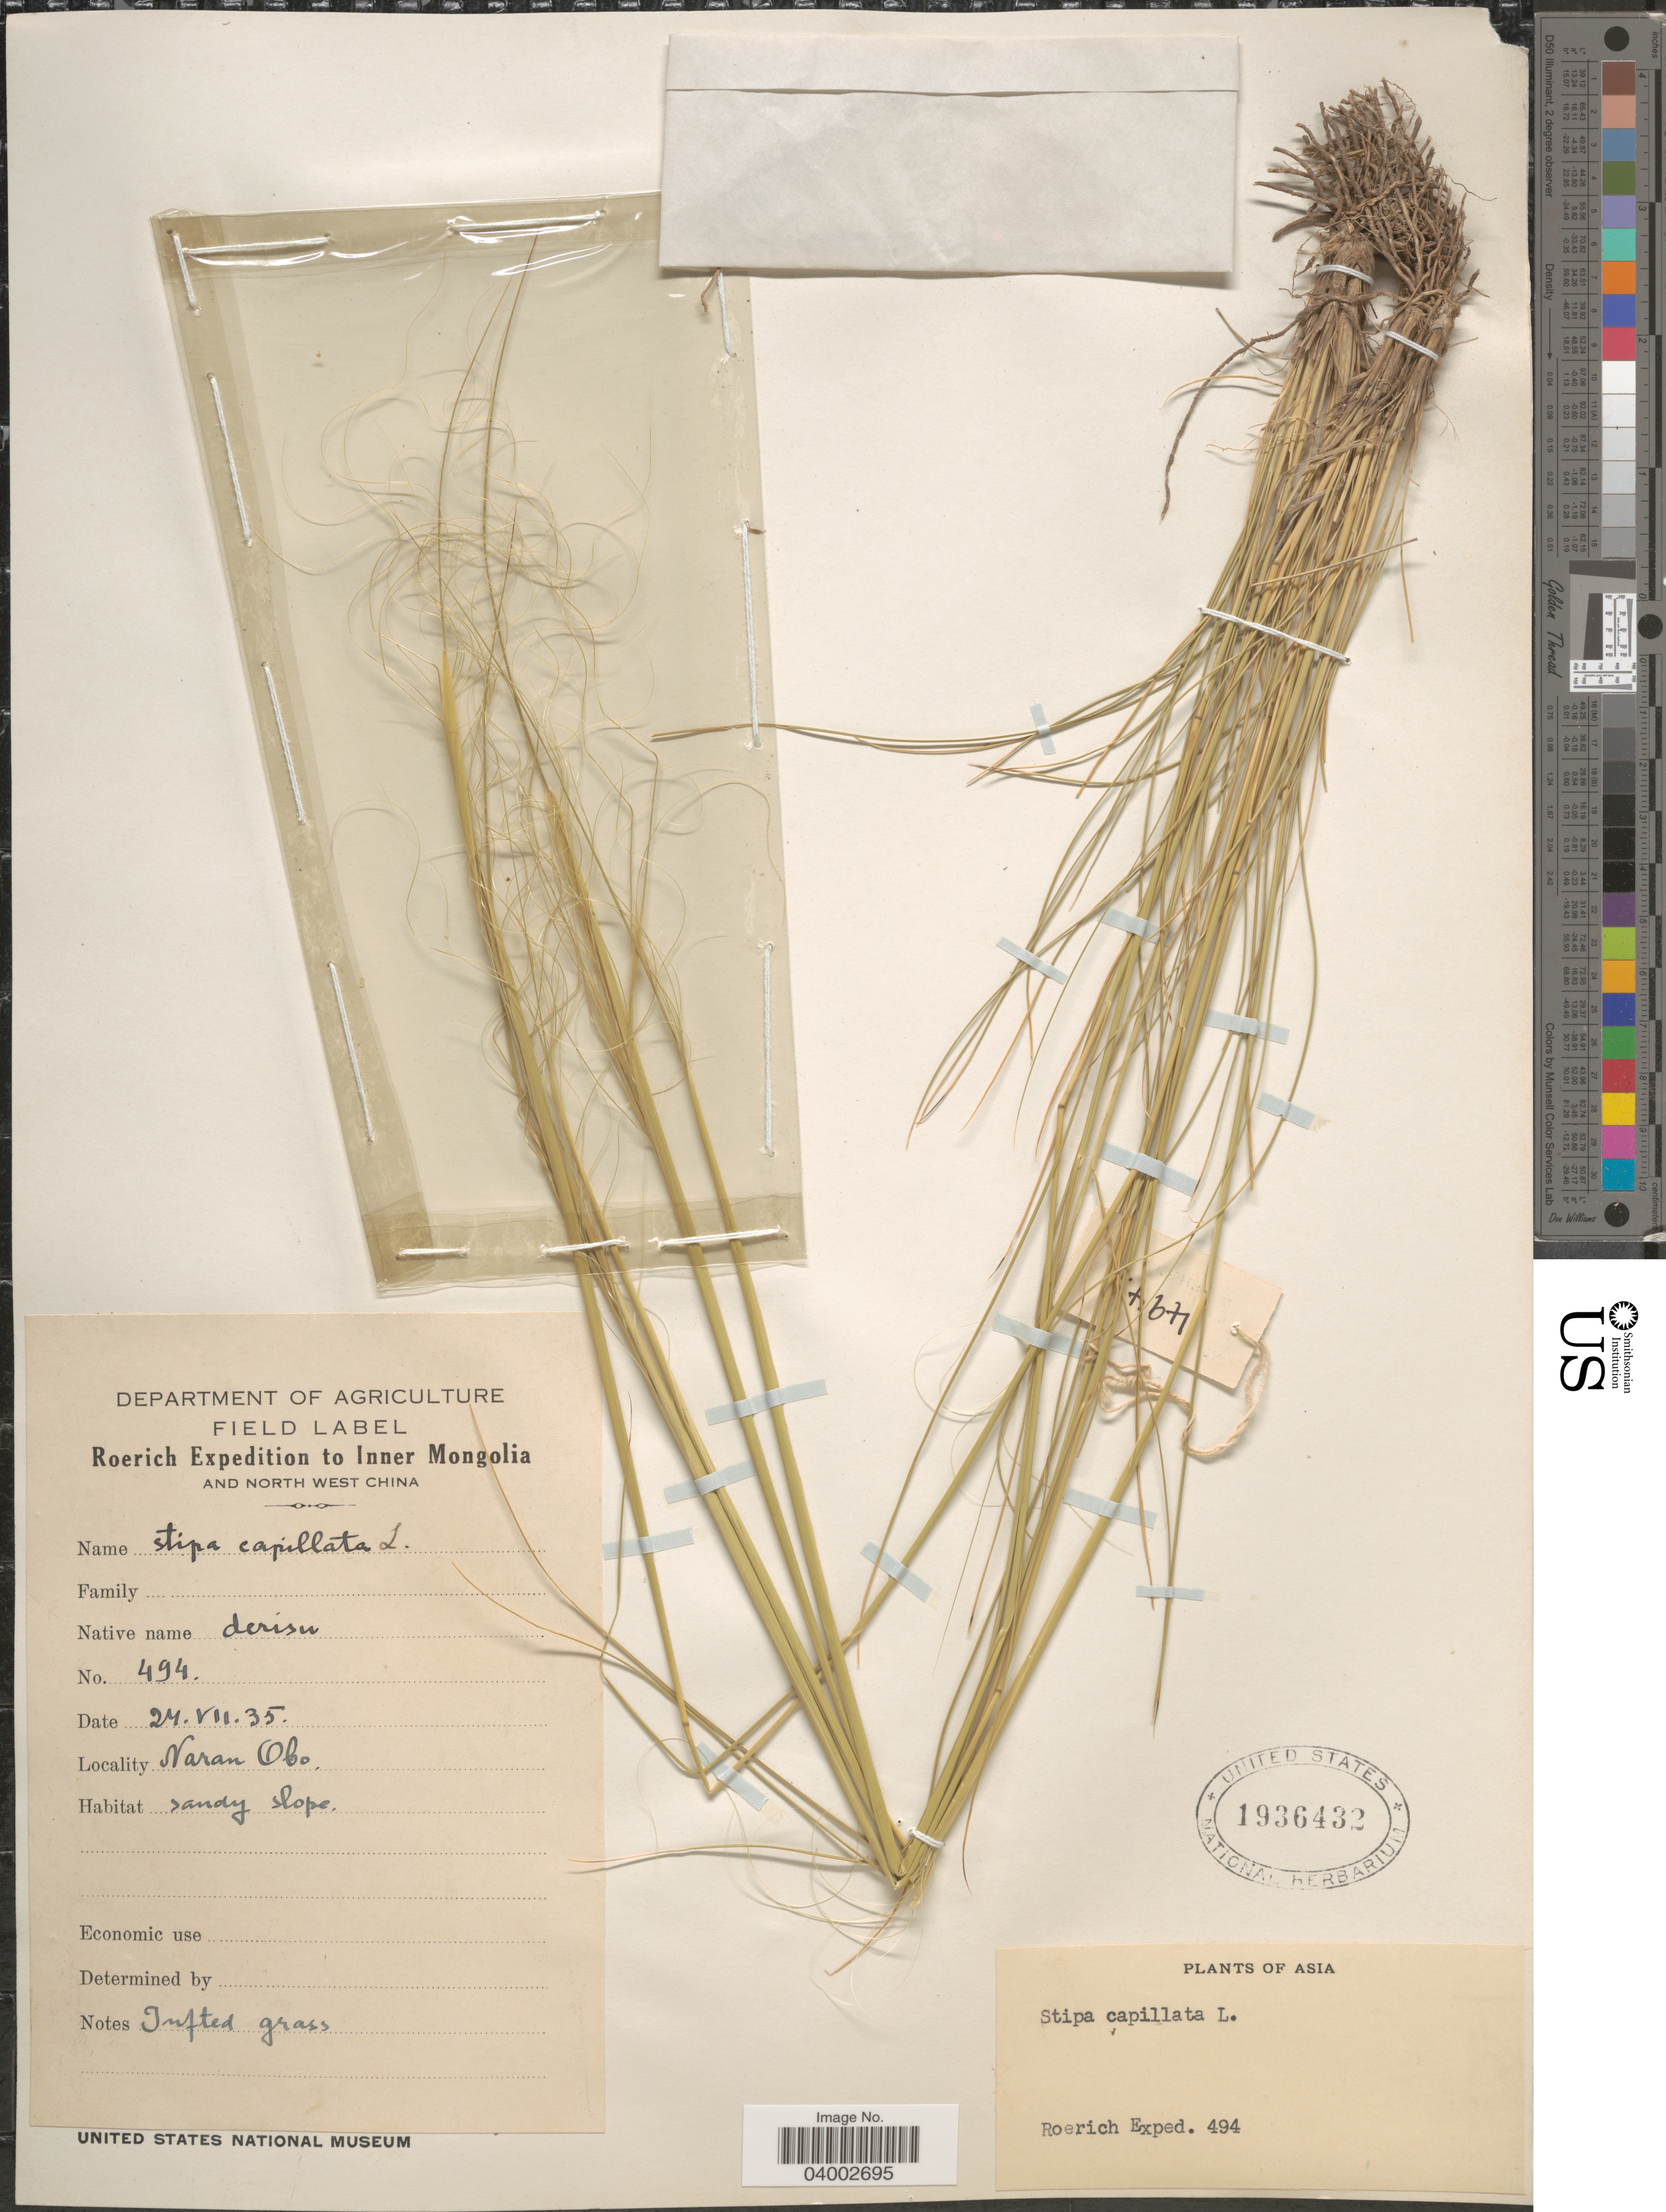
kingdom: Plantae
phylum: Tracheophyta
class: Liliopsida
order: Poales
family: Poaceae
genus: Stipa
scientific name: Stipa capillata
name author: L.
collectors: Roerich Expedition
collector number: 494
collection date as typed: Transcribed d/m/y: 24/7/35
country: China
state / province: Nei Monggol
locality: Inner Mongolia and North West China. Naran Obo.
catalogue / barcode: US 1936432